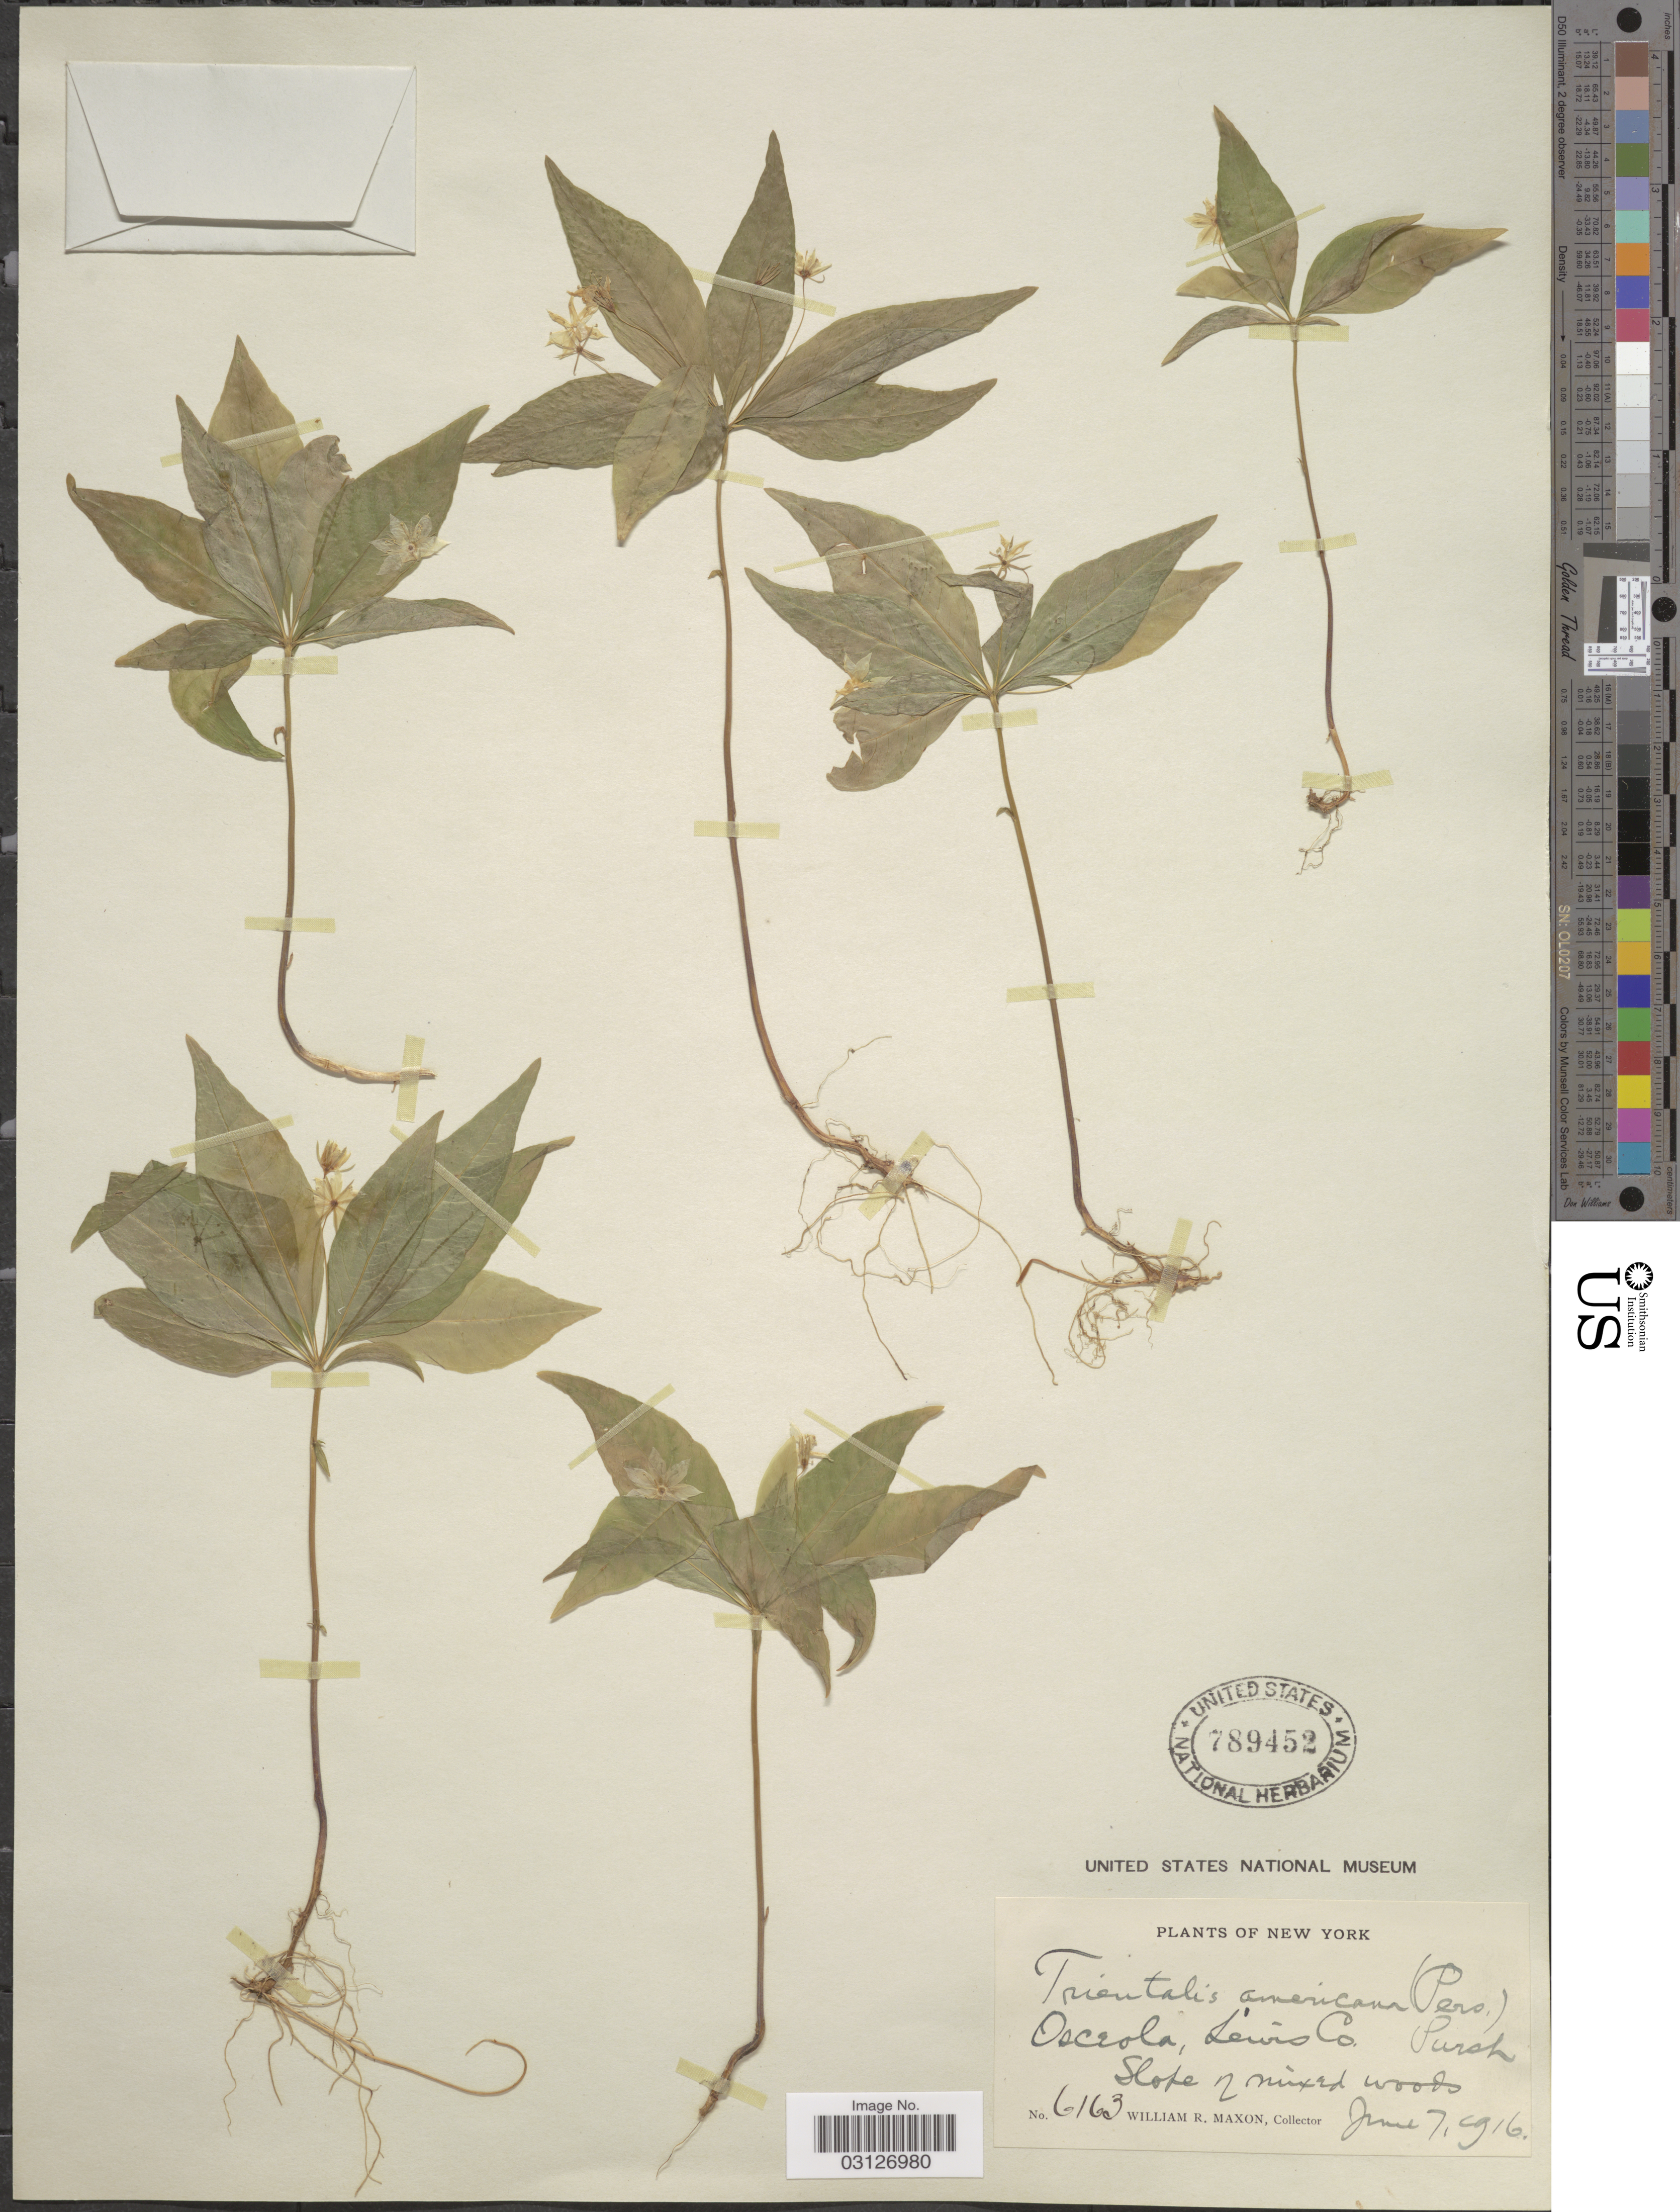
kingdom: Plantae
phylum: Tracheophyta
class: Magnoliopsida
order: Ericales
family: Primulaceae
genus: Trientalis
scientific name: Trientalis americana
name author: Pursh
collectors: W. R. Maxon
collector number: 6163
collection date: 1916-06-07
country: United States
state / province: New York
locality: Osceola, Lewis Co.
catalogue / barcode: US 789452